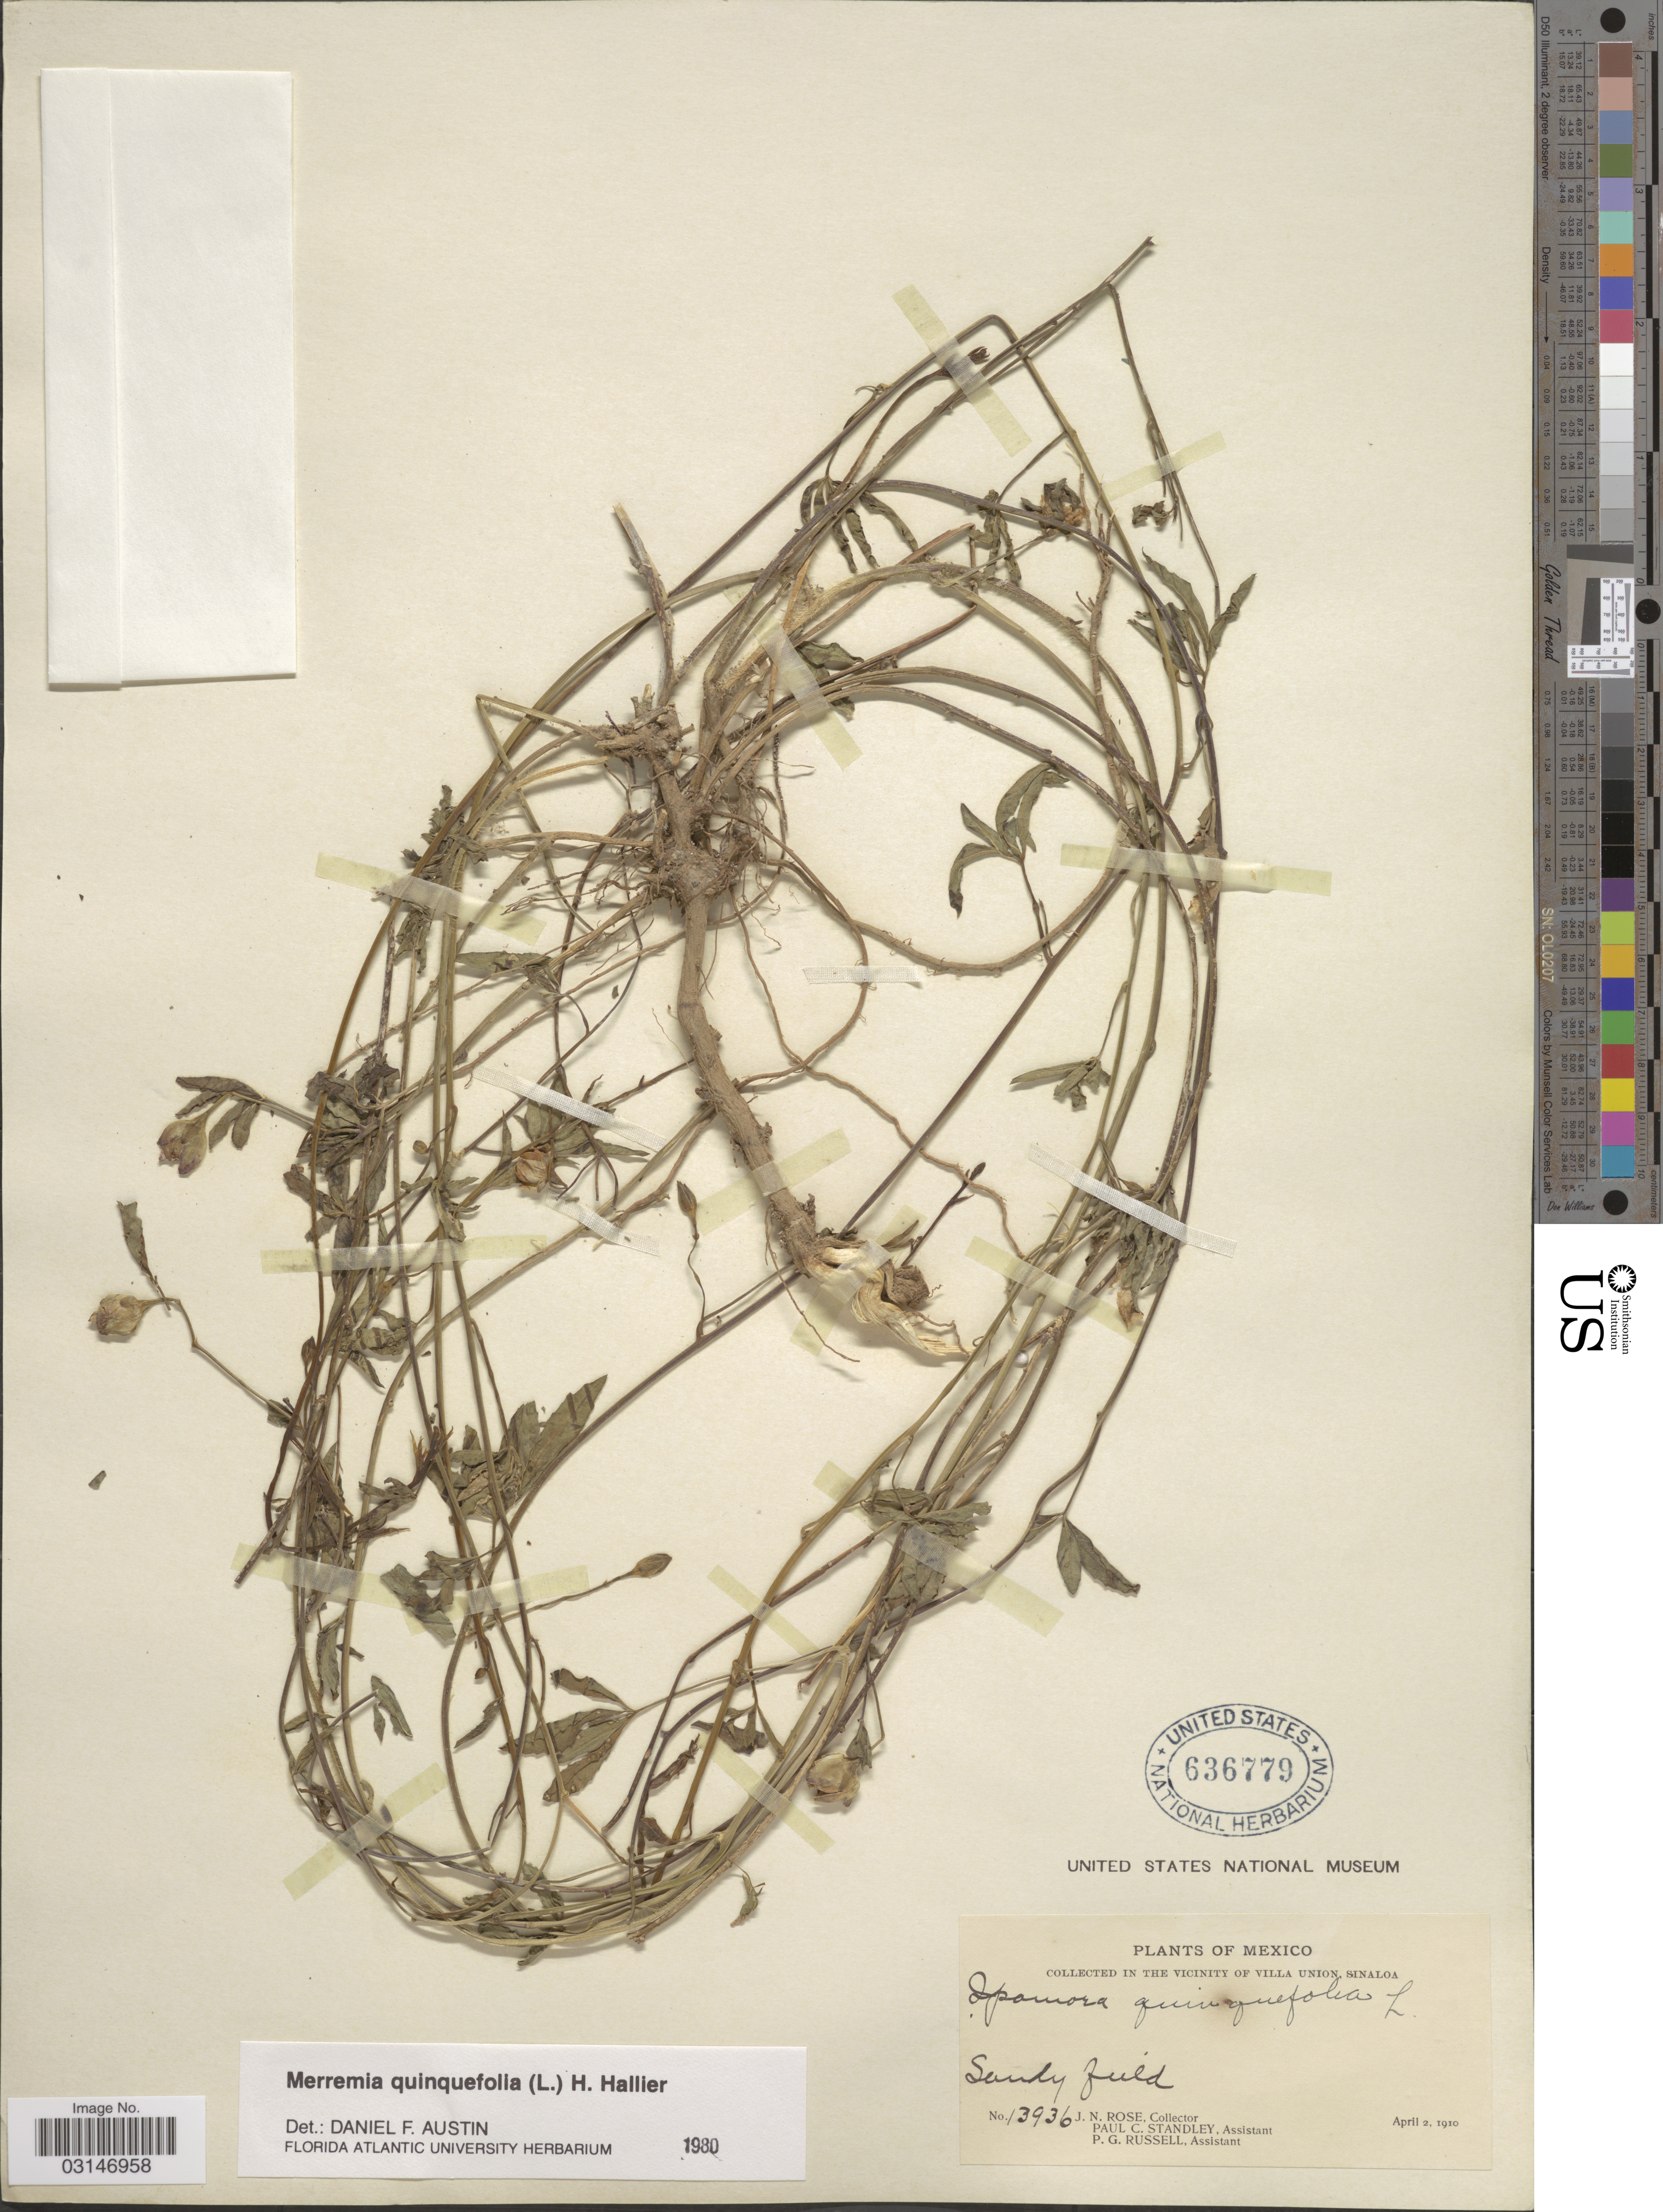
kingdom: Plantae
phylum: Tracheophyta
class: Magnoliopsida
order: Solanales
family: Convolvulaceae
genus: Distimake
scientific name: Distimake quinquefolius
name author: (L.) A. R. Simões & Staples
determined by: Strong, Mark T., (BOT), Smithsonian Institution - National Museum of Natural History (UNITED STATES)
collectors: J. N. Rose, P. C. Standley & P. G. Russell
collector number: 13936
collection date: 1910-04-02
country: Mexico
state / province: Sinaloa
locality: In The Vicinity of Villa Union, Sinaloa, Sandy field.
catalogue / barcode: US 636779